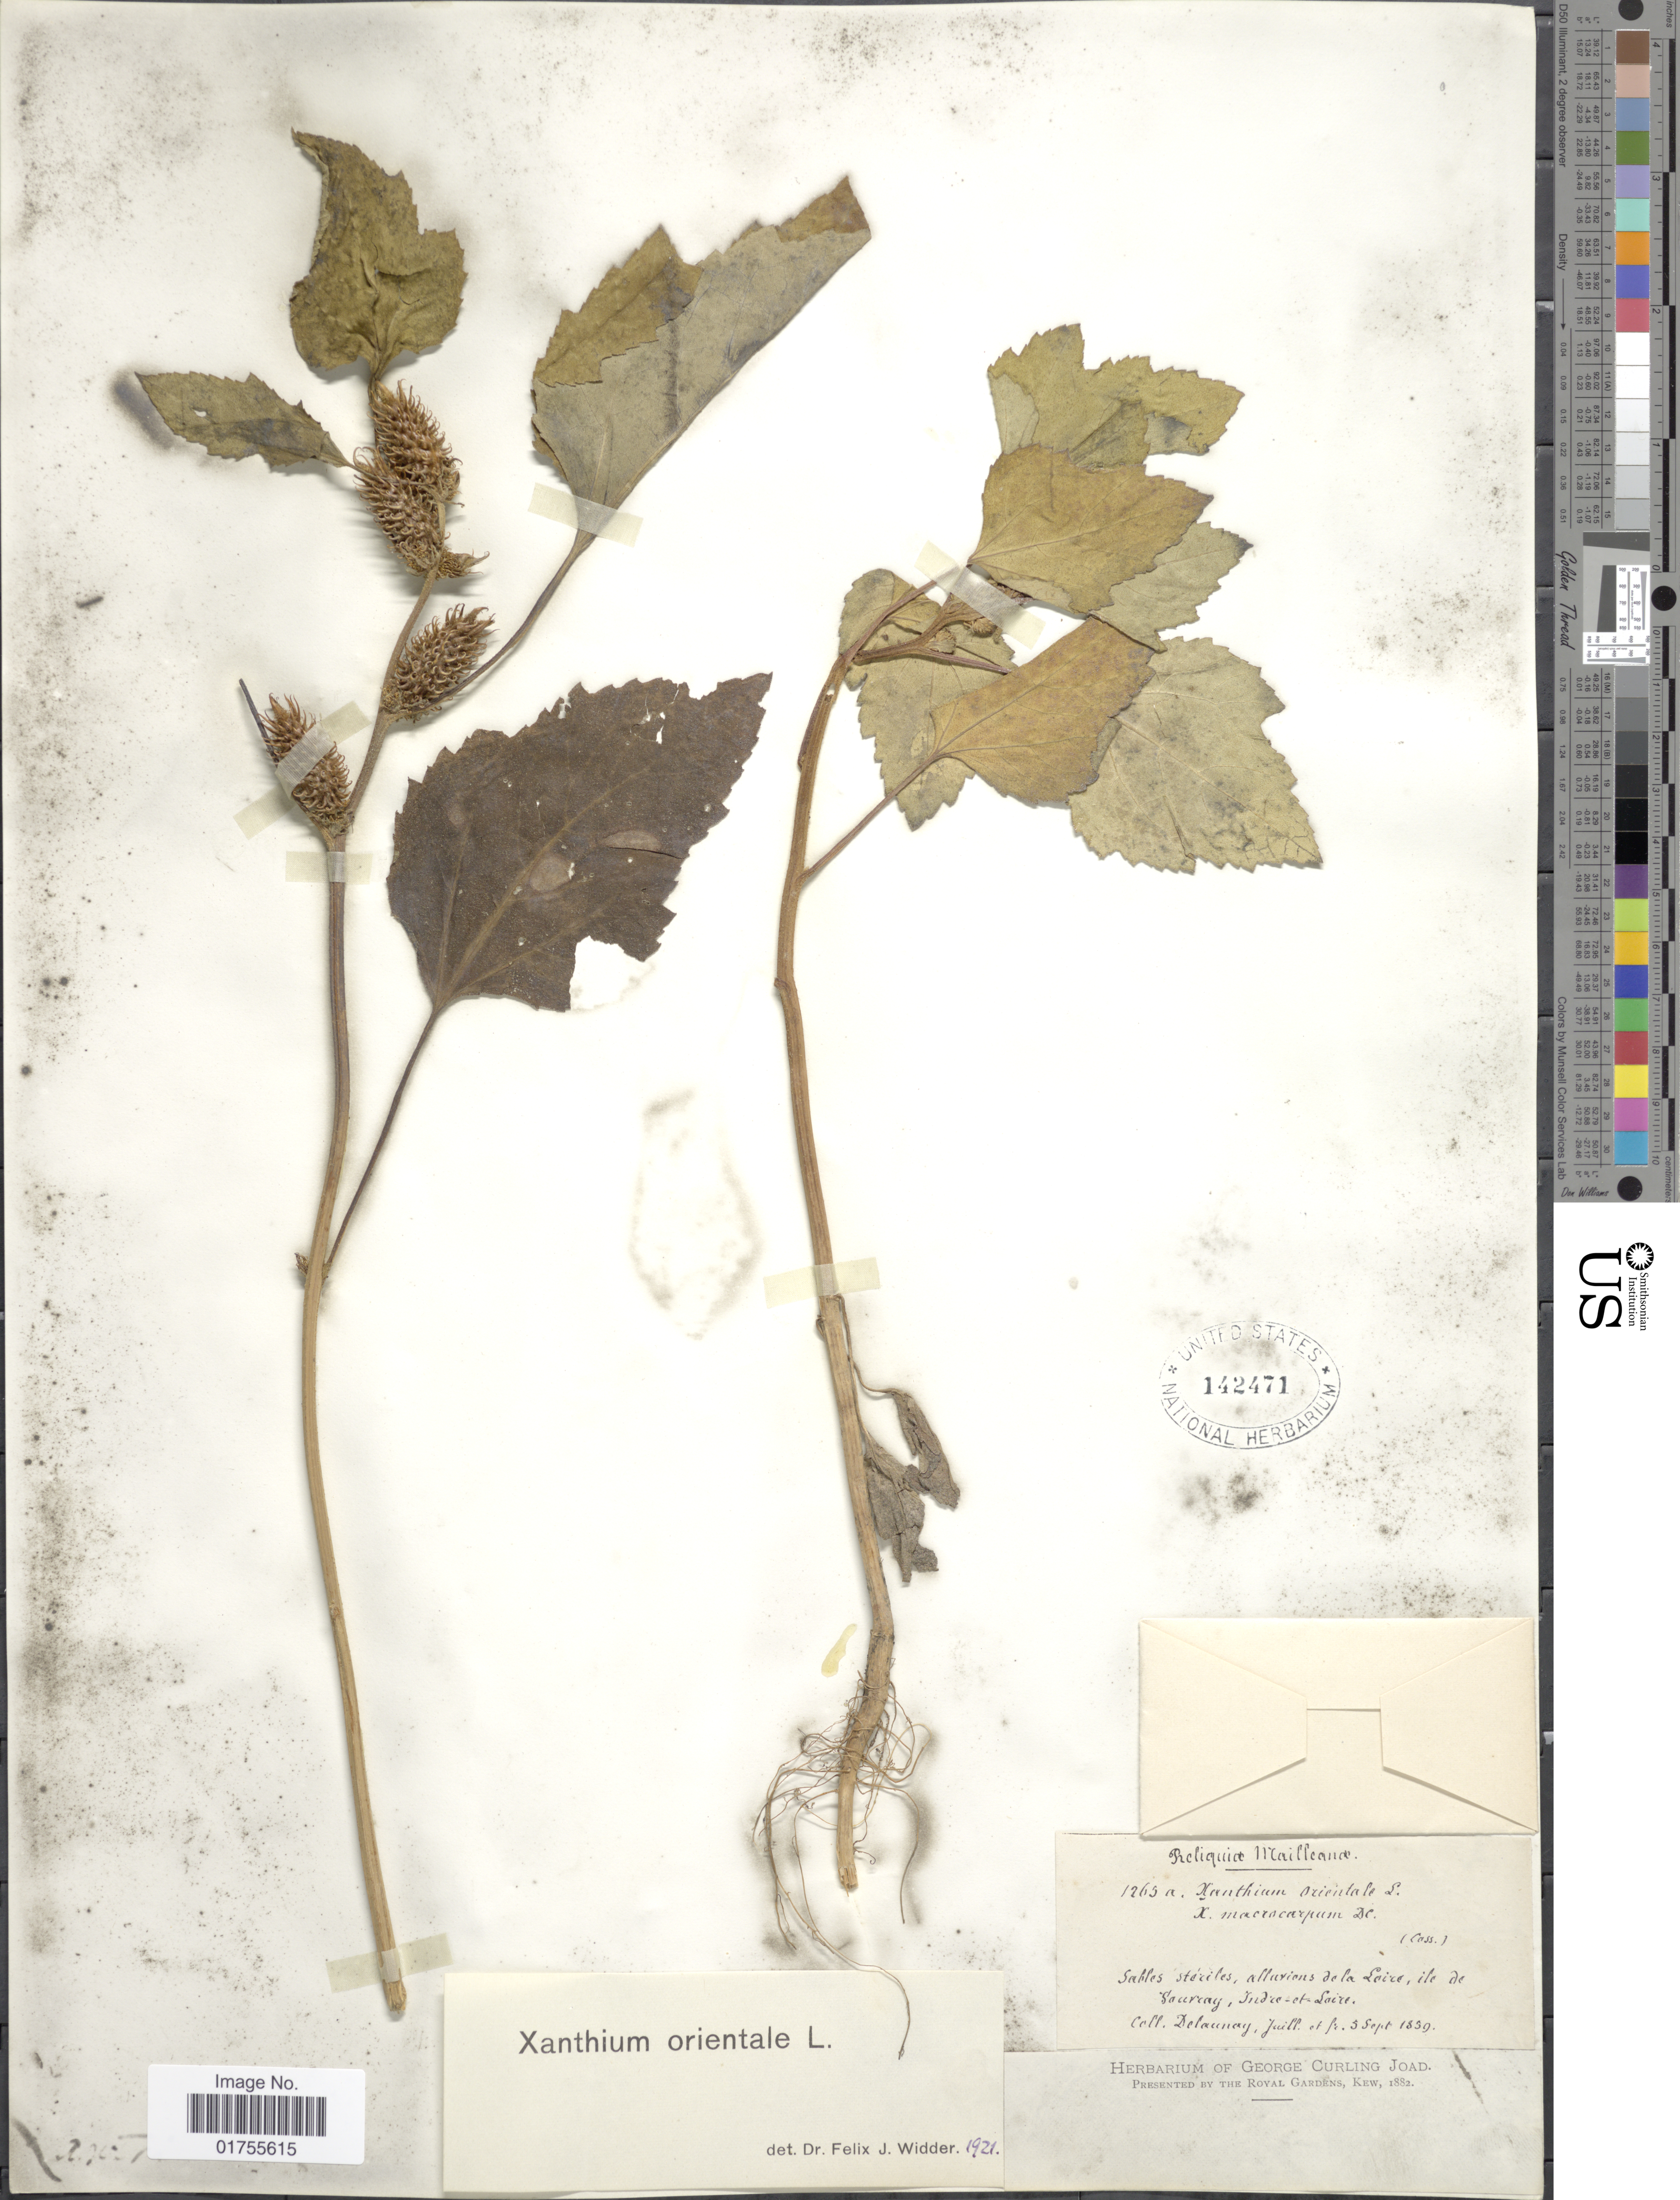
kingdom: Plantae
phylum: Tracheophyta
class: Magnoliopsida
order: Asterales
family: Asteraceae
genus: Xanthium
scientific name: Xanthium orientale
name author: L.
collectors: J. Delaunay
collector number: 1263a*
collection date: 1859-09-05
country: France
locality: Maillcana, Sables steriles, alluviens de la Love, ile de Souray, Indie-et-Saire [interpreted]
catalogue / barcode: US 142471